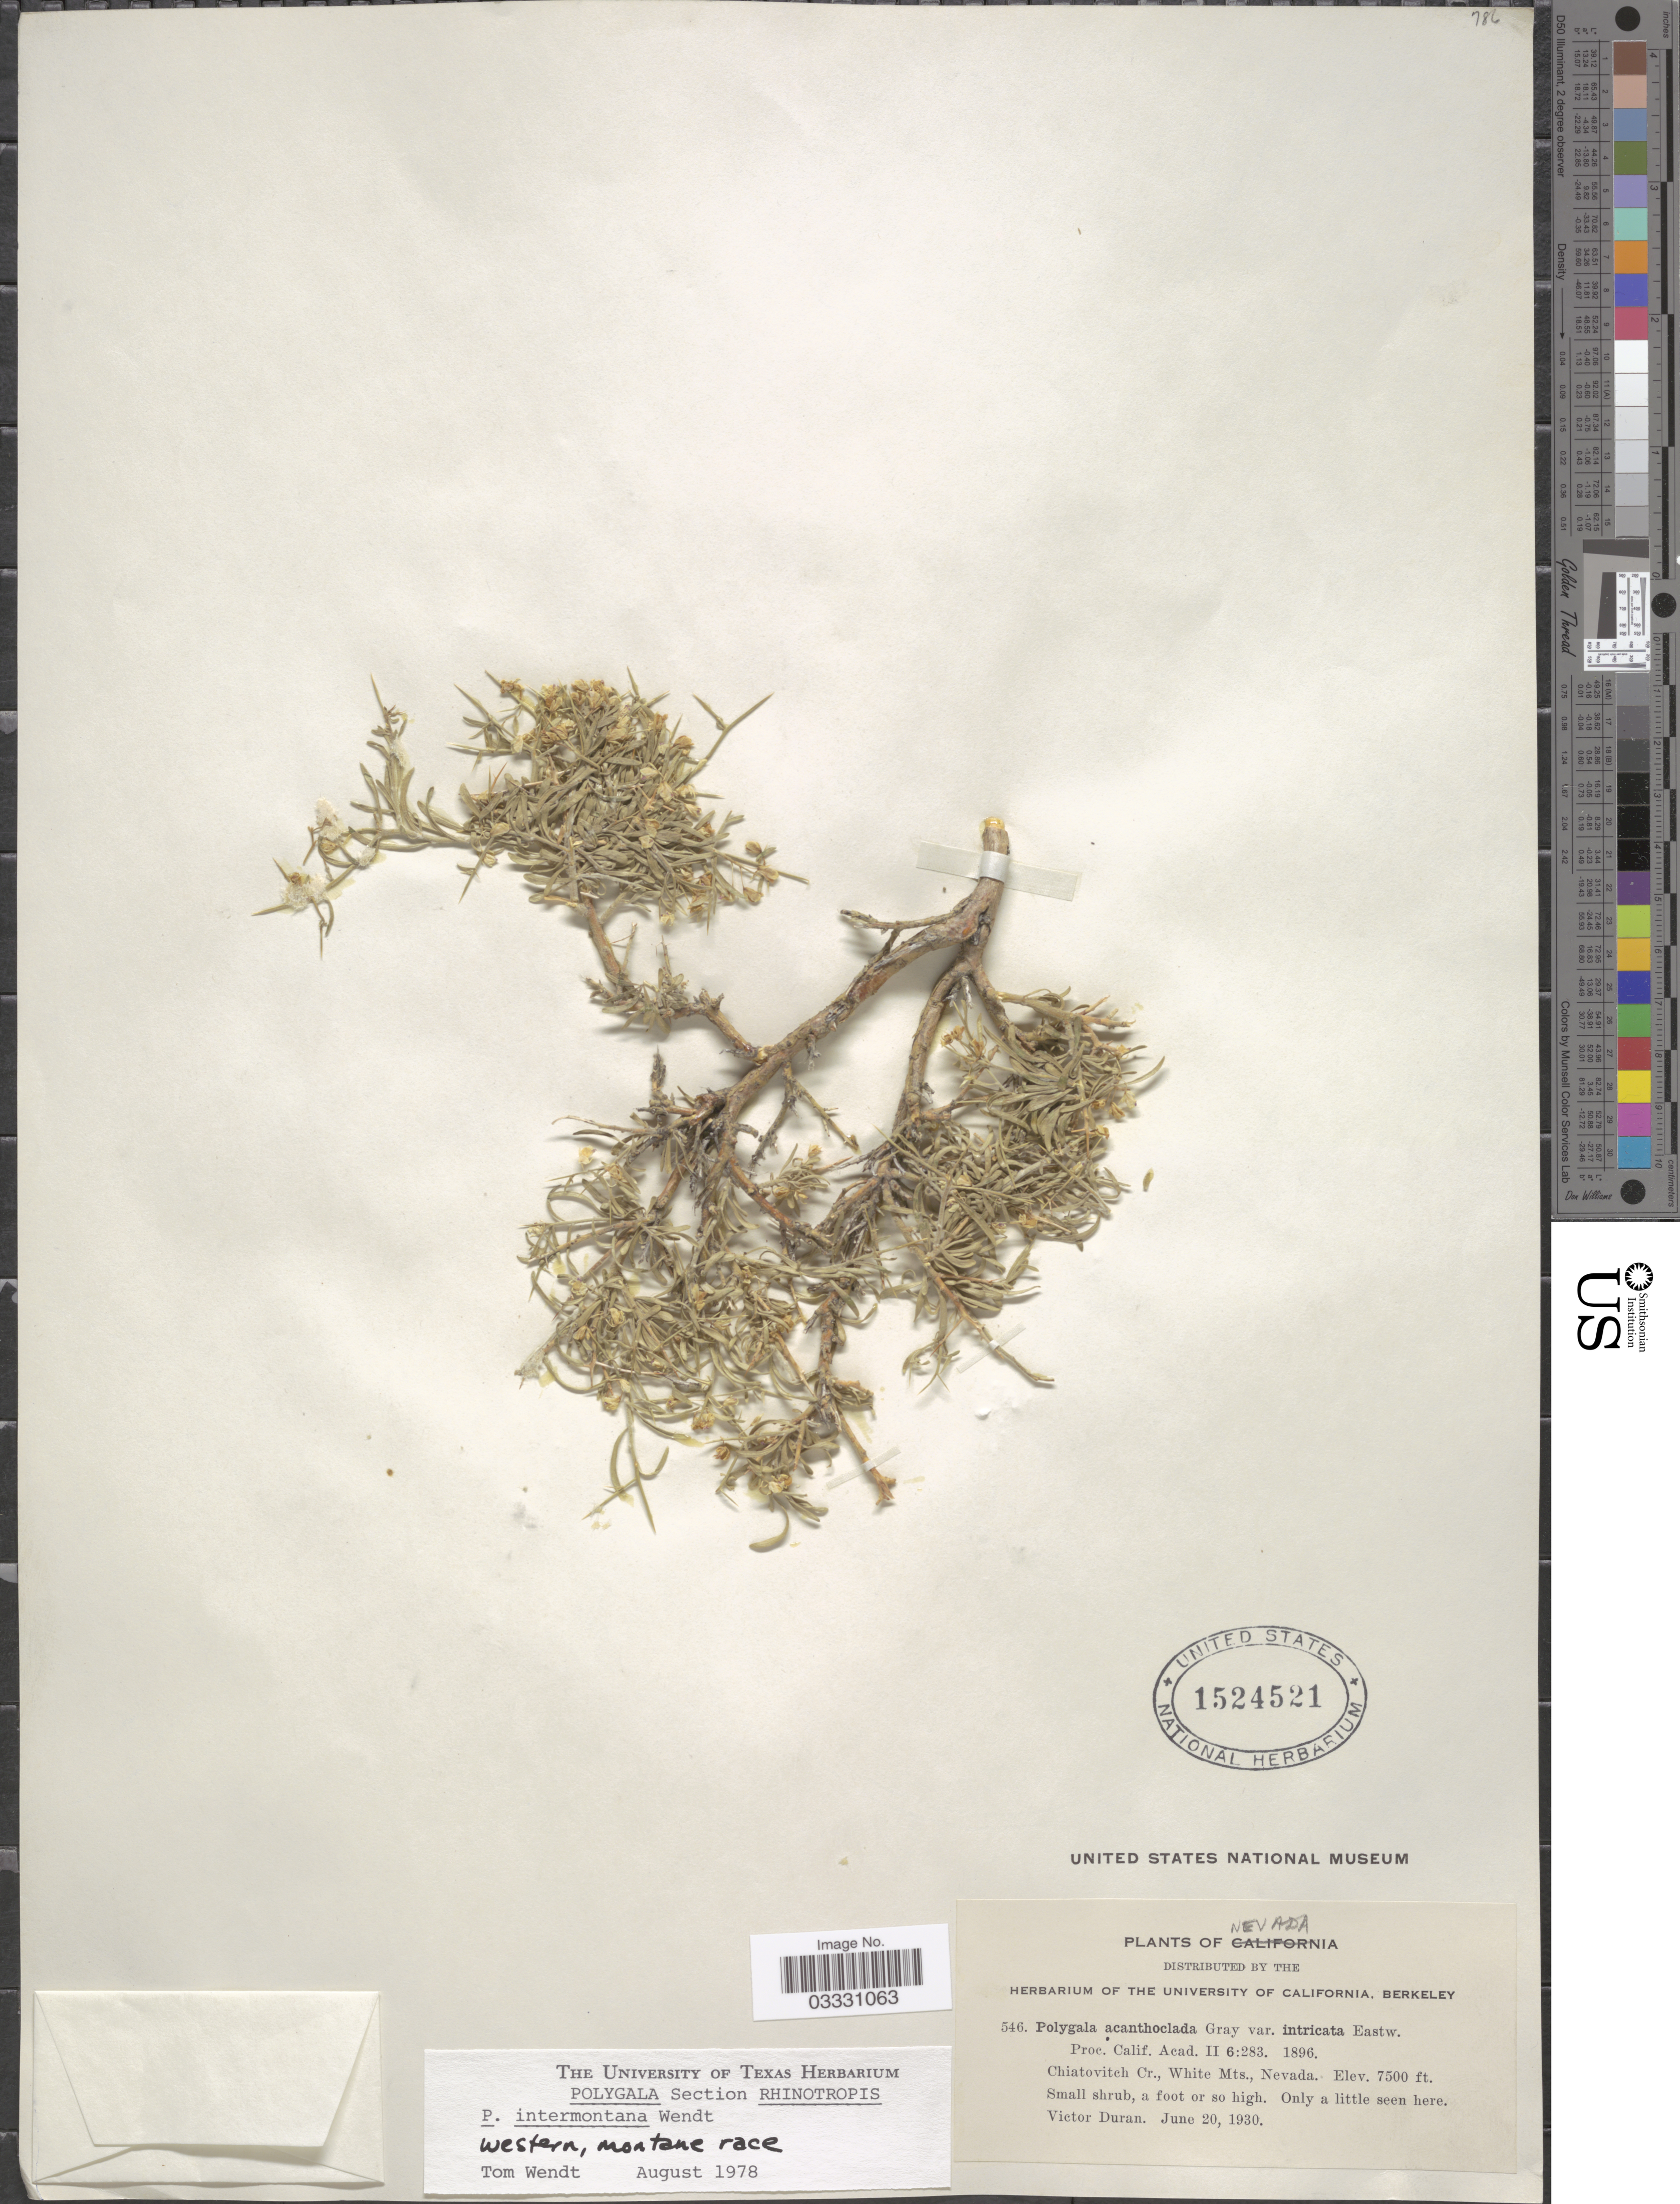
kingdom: Plantae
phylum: Tracheophyta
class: Magnoliopsida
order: Fabales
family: Polygalaceae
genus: Rhinotropis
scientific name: Rhinotropis intermontana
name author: (T. Wendt) J.R. Abbott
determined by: Strong, Mark T., (BOT), Smithsonian Institution - National Museum of Natural History (UNITED STATES)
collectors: V. Duran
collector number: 546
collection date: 1930-06-20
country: United States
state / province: Nevada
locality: Chiatovitch Cr., White Mts.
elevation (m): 2286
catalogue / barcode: US 1524521